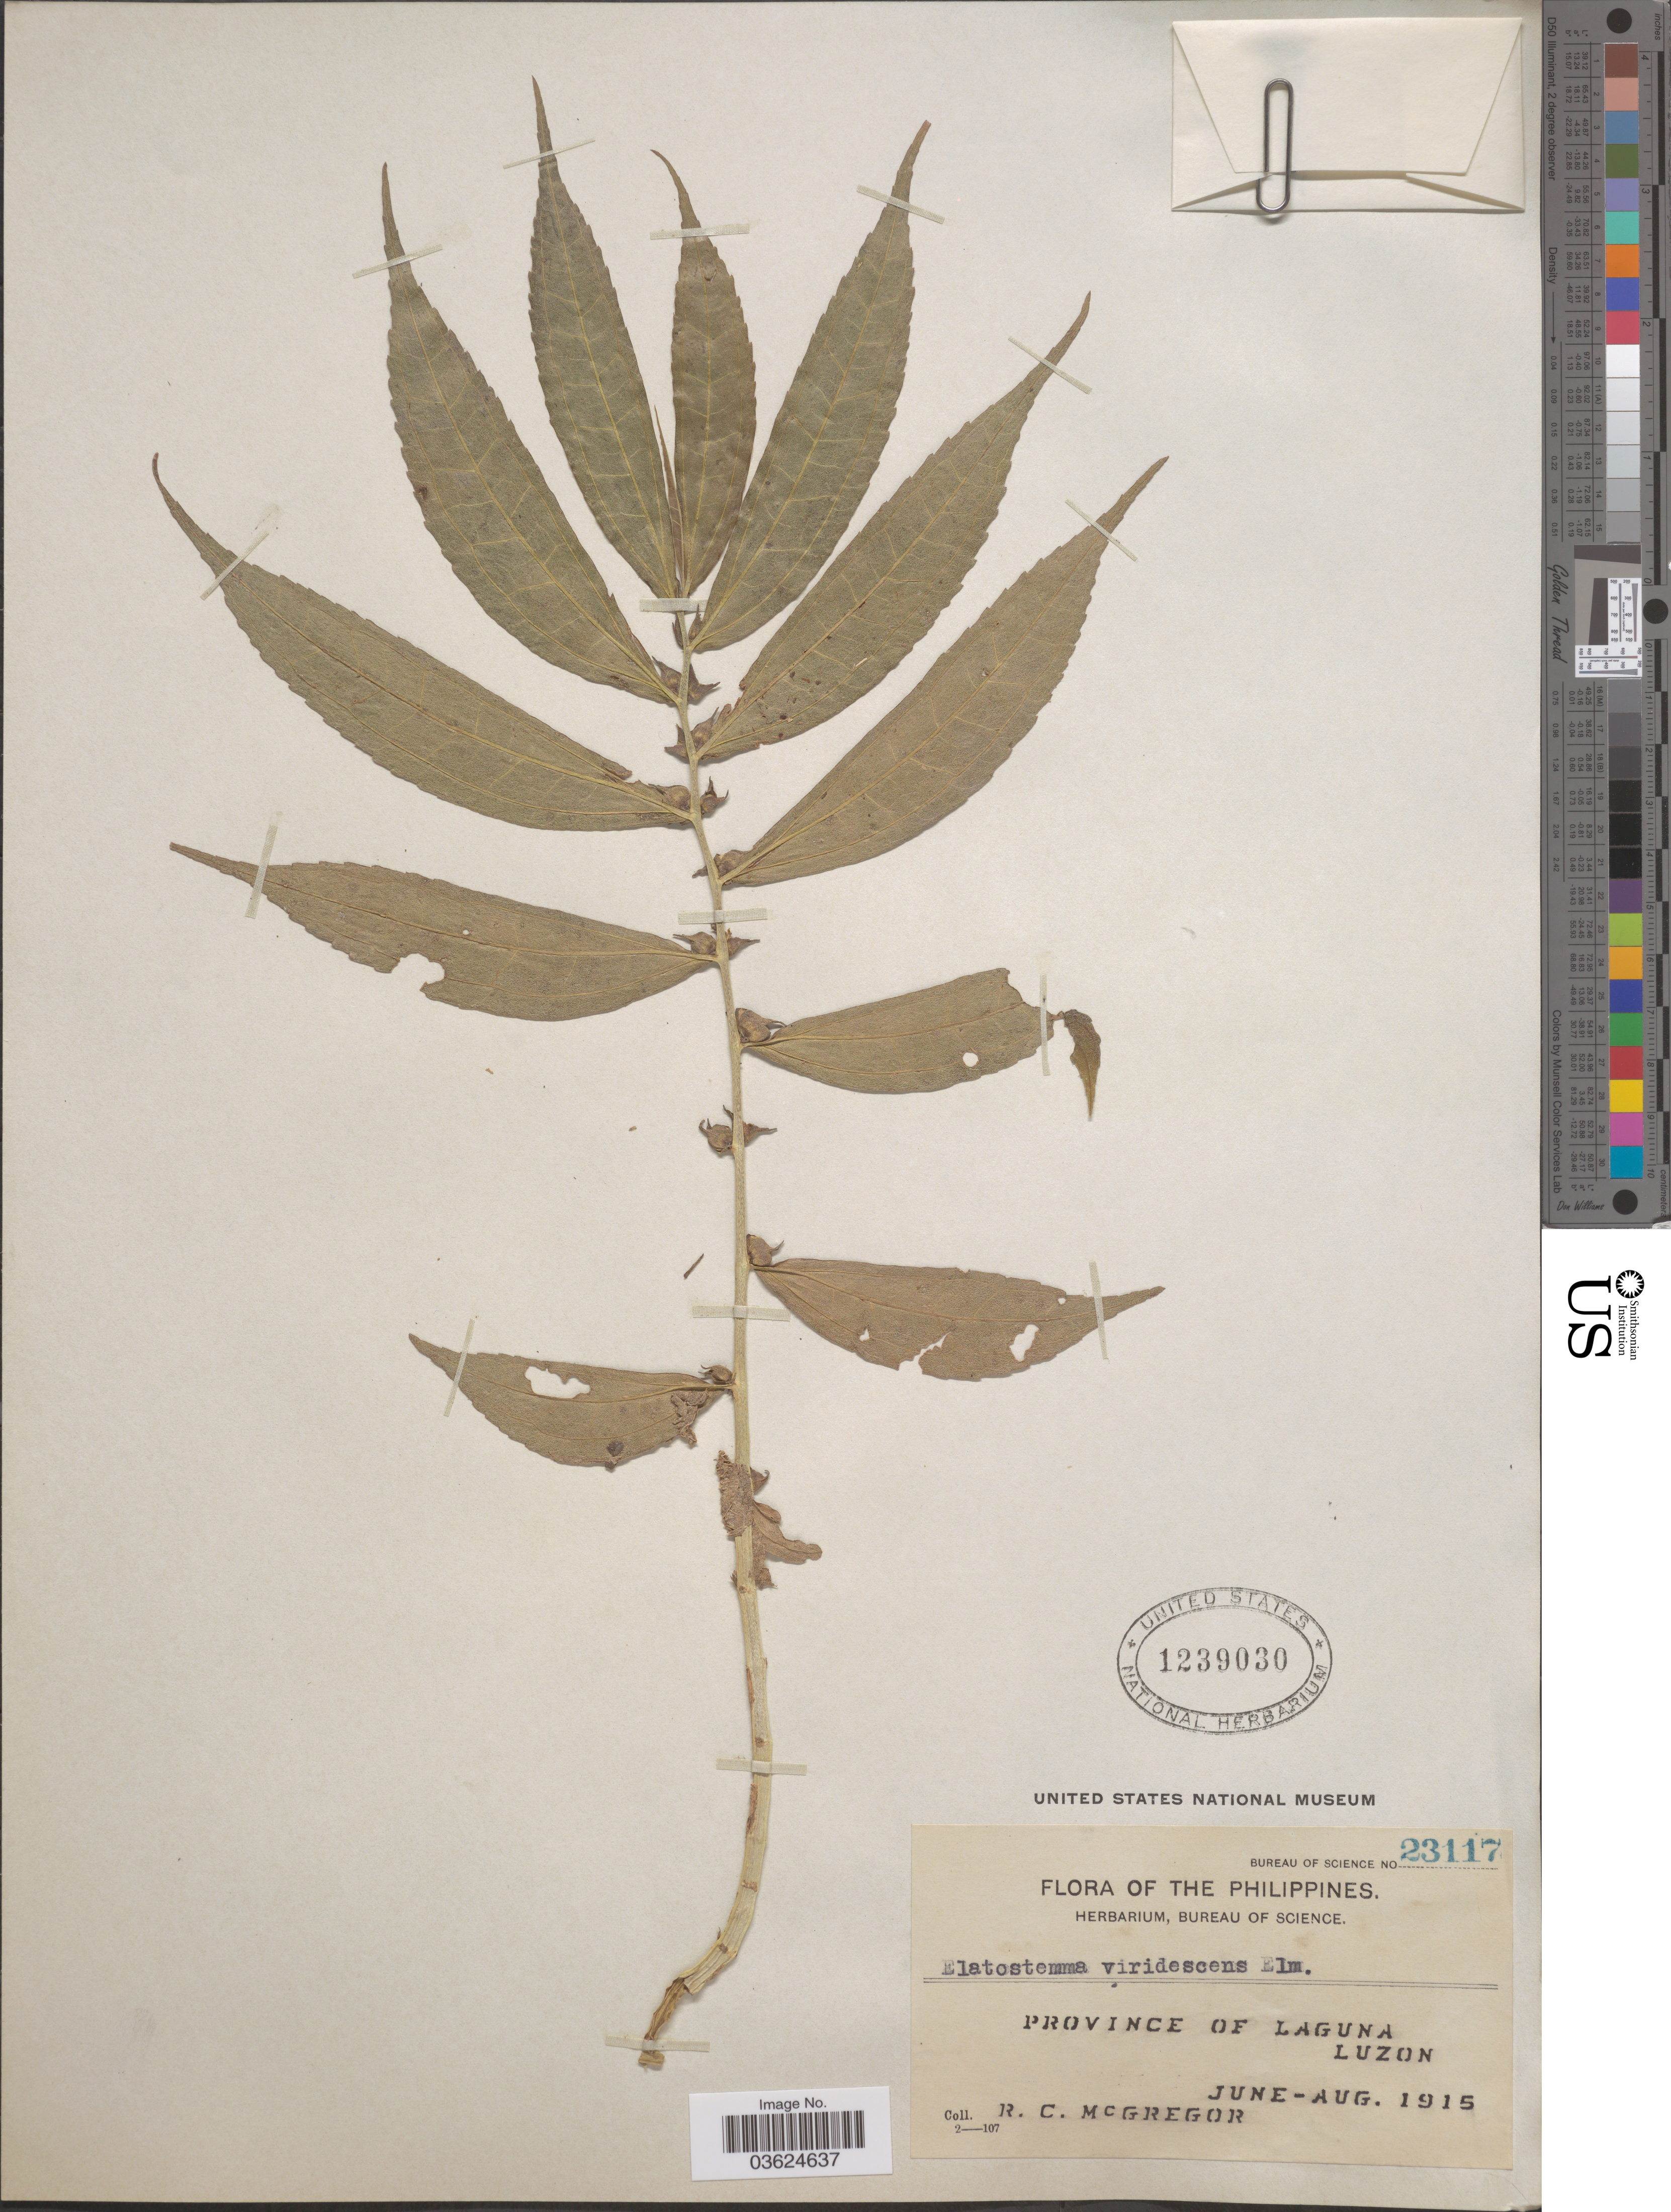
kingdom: Plantae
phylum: Tracheophyta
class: Magnoliopsida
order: Rosales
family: Urticaceae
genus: Elatostema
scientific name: Elatostema viridescens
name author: Elmer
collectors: R. C. McGregor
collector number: Bureau of Science 23117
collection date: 1915-06/1915-08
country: Philippines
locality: Province of Laguna. Luzon.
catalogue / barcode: US 1239030